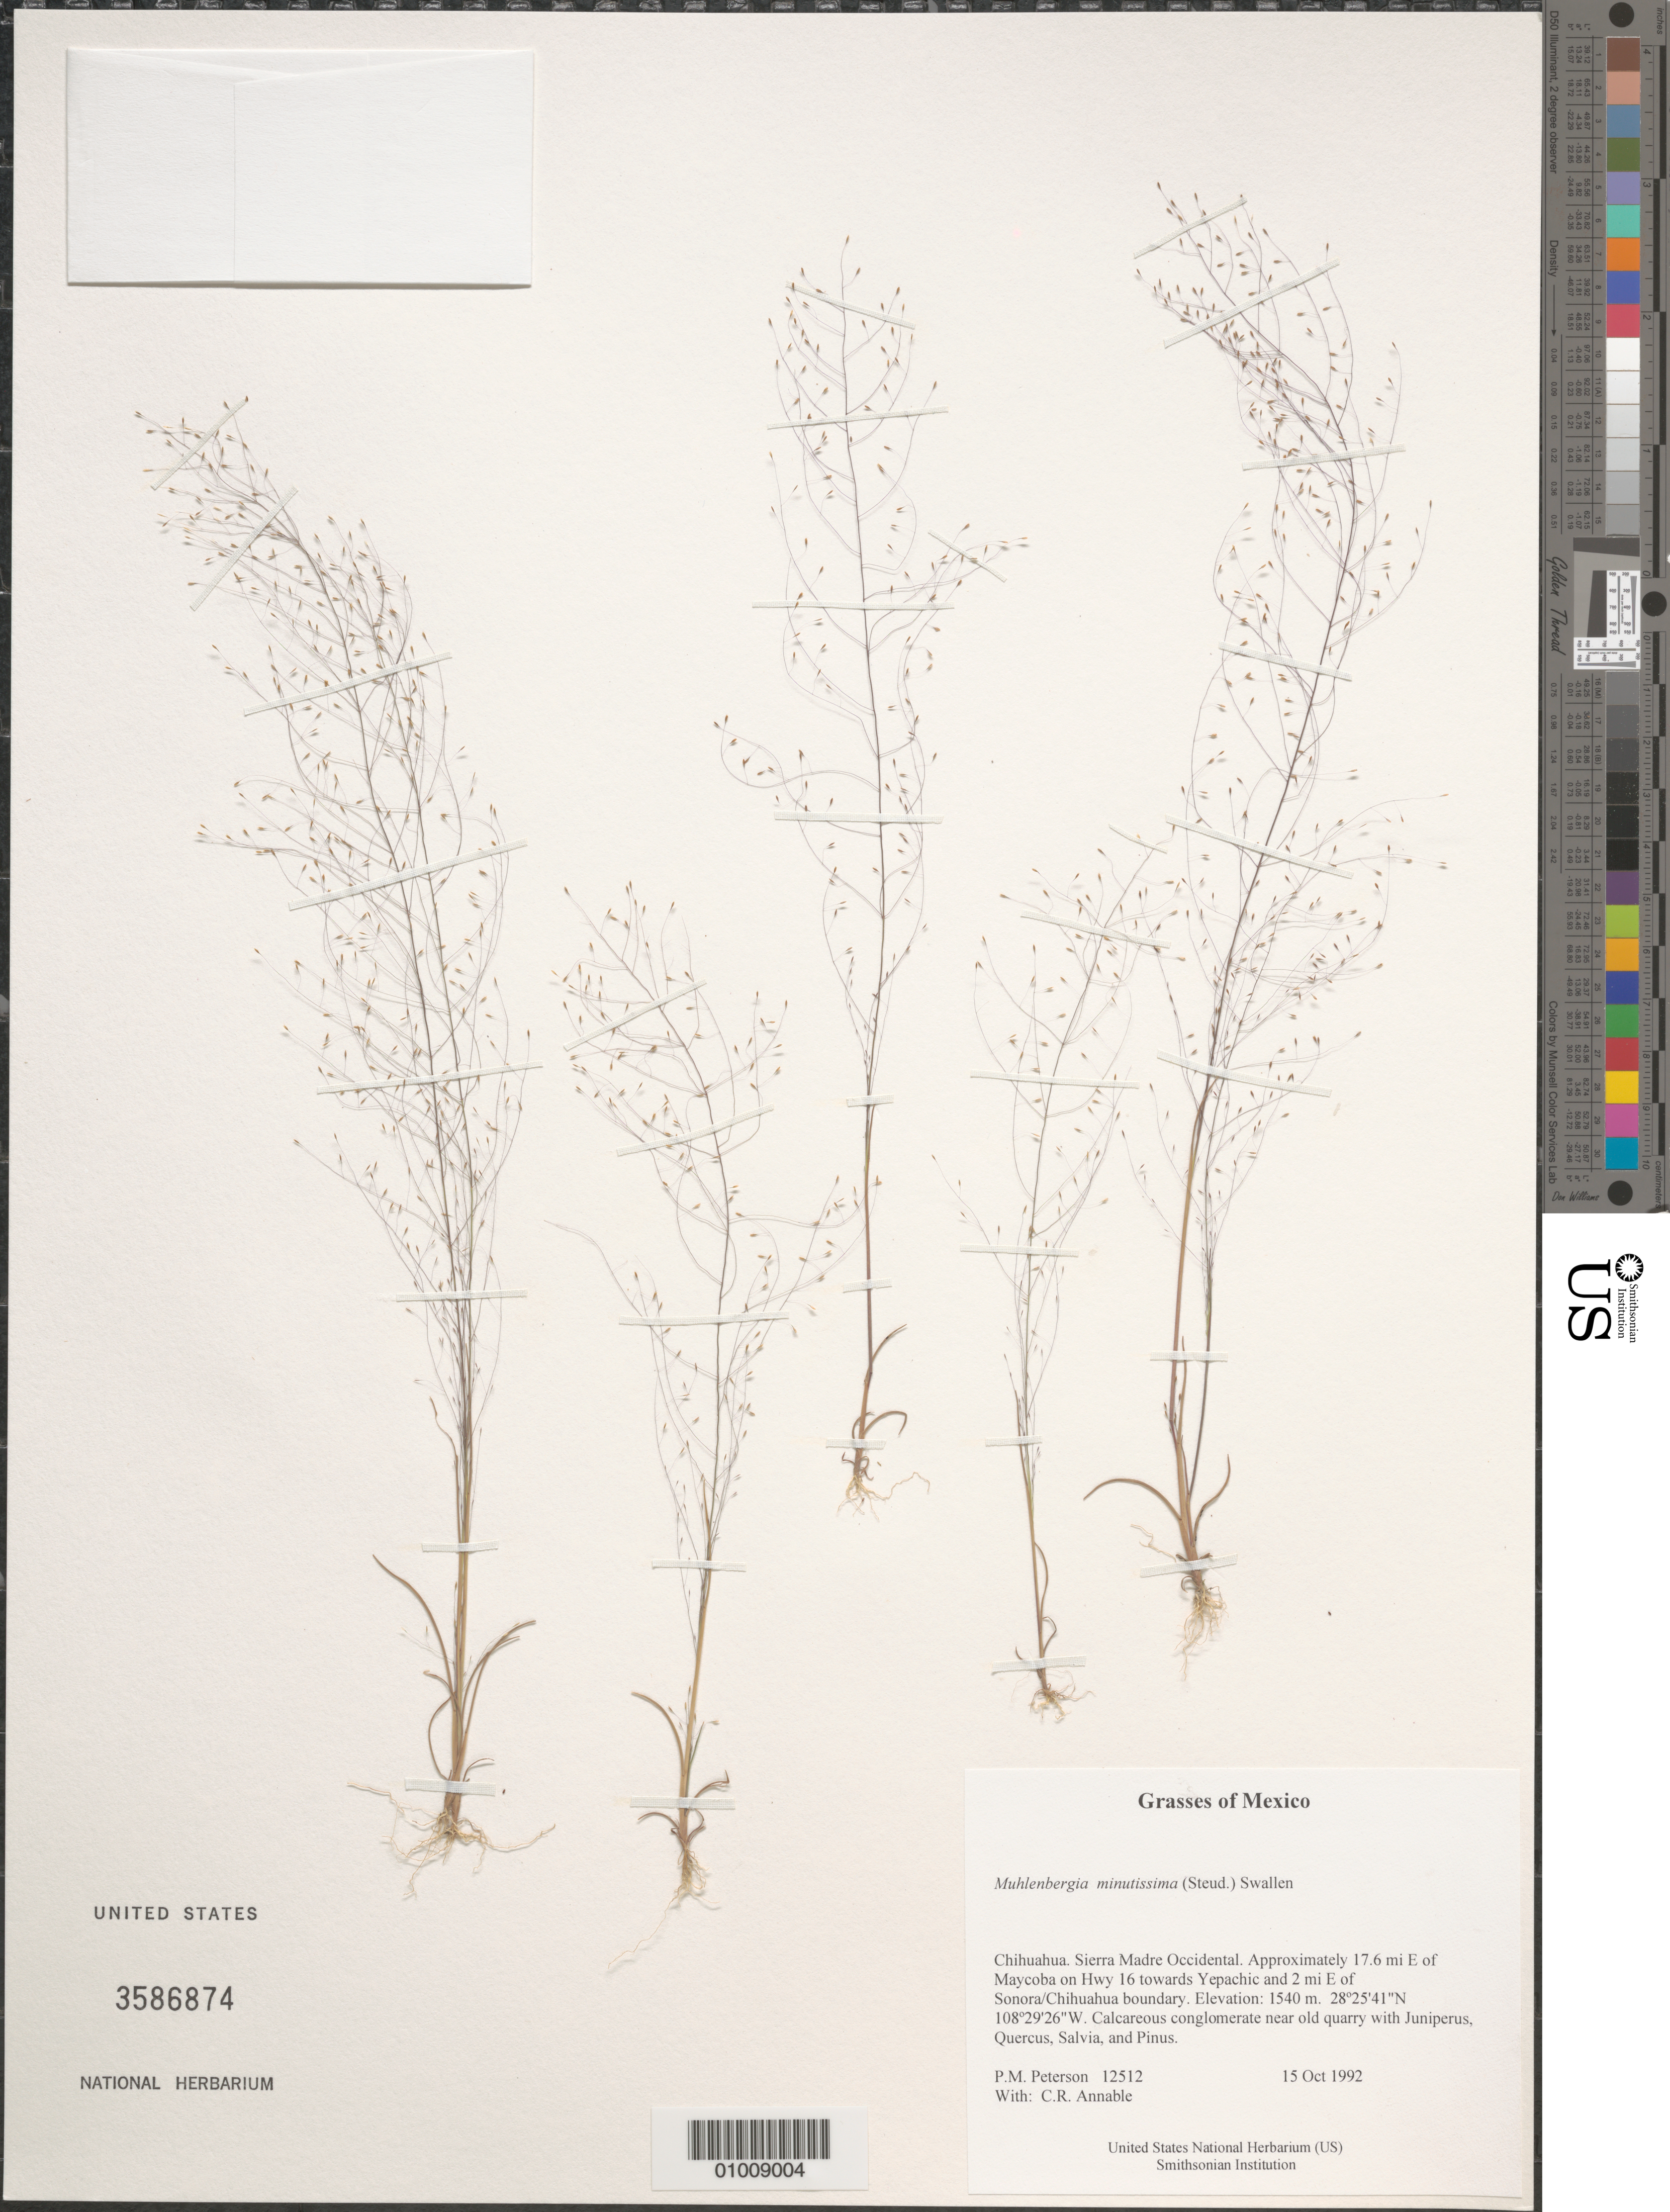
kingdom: Plantae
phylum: Tracheophyta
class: Liliopsida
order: Poales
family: Poaceae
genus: Muhlenbergia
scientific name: Muhlenbergia minutissima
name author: (Steud.) Swallen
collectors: P. M. Peterson & C. R. Annable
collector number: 12512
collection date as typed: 15 Oct 1992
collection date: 1992-10-15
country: Mexico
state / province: Chihuahua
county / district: Sierra Madre Occidental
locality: Approximately 17.6 mi E of Maycoba on Hwy 16 towards Yepachic and 2 mi E of Sonora/Chihuahua boundary.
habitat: Calcareous conglomerate near old quarry with Juniperus, Quercus, Salvia, and Pinus.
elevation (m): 1540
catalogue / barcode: US 3586874